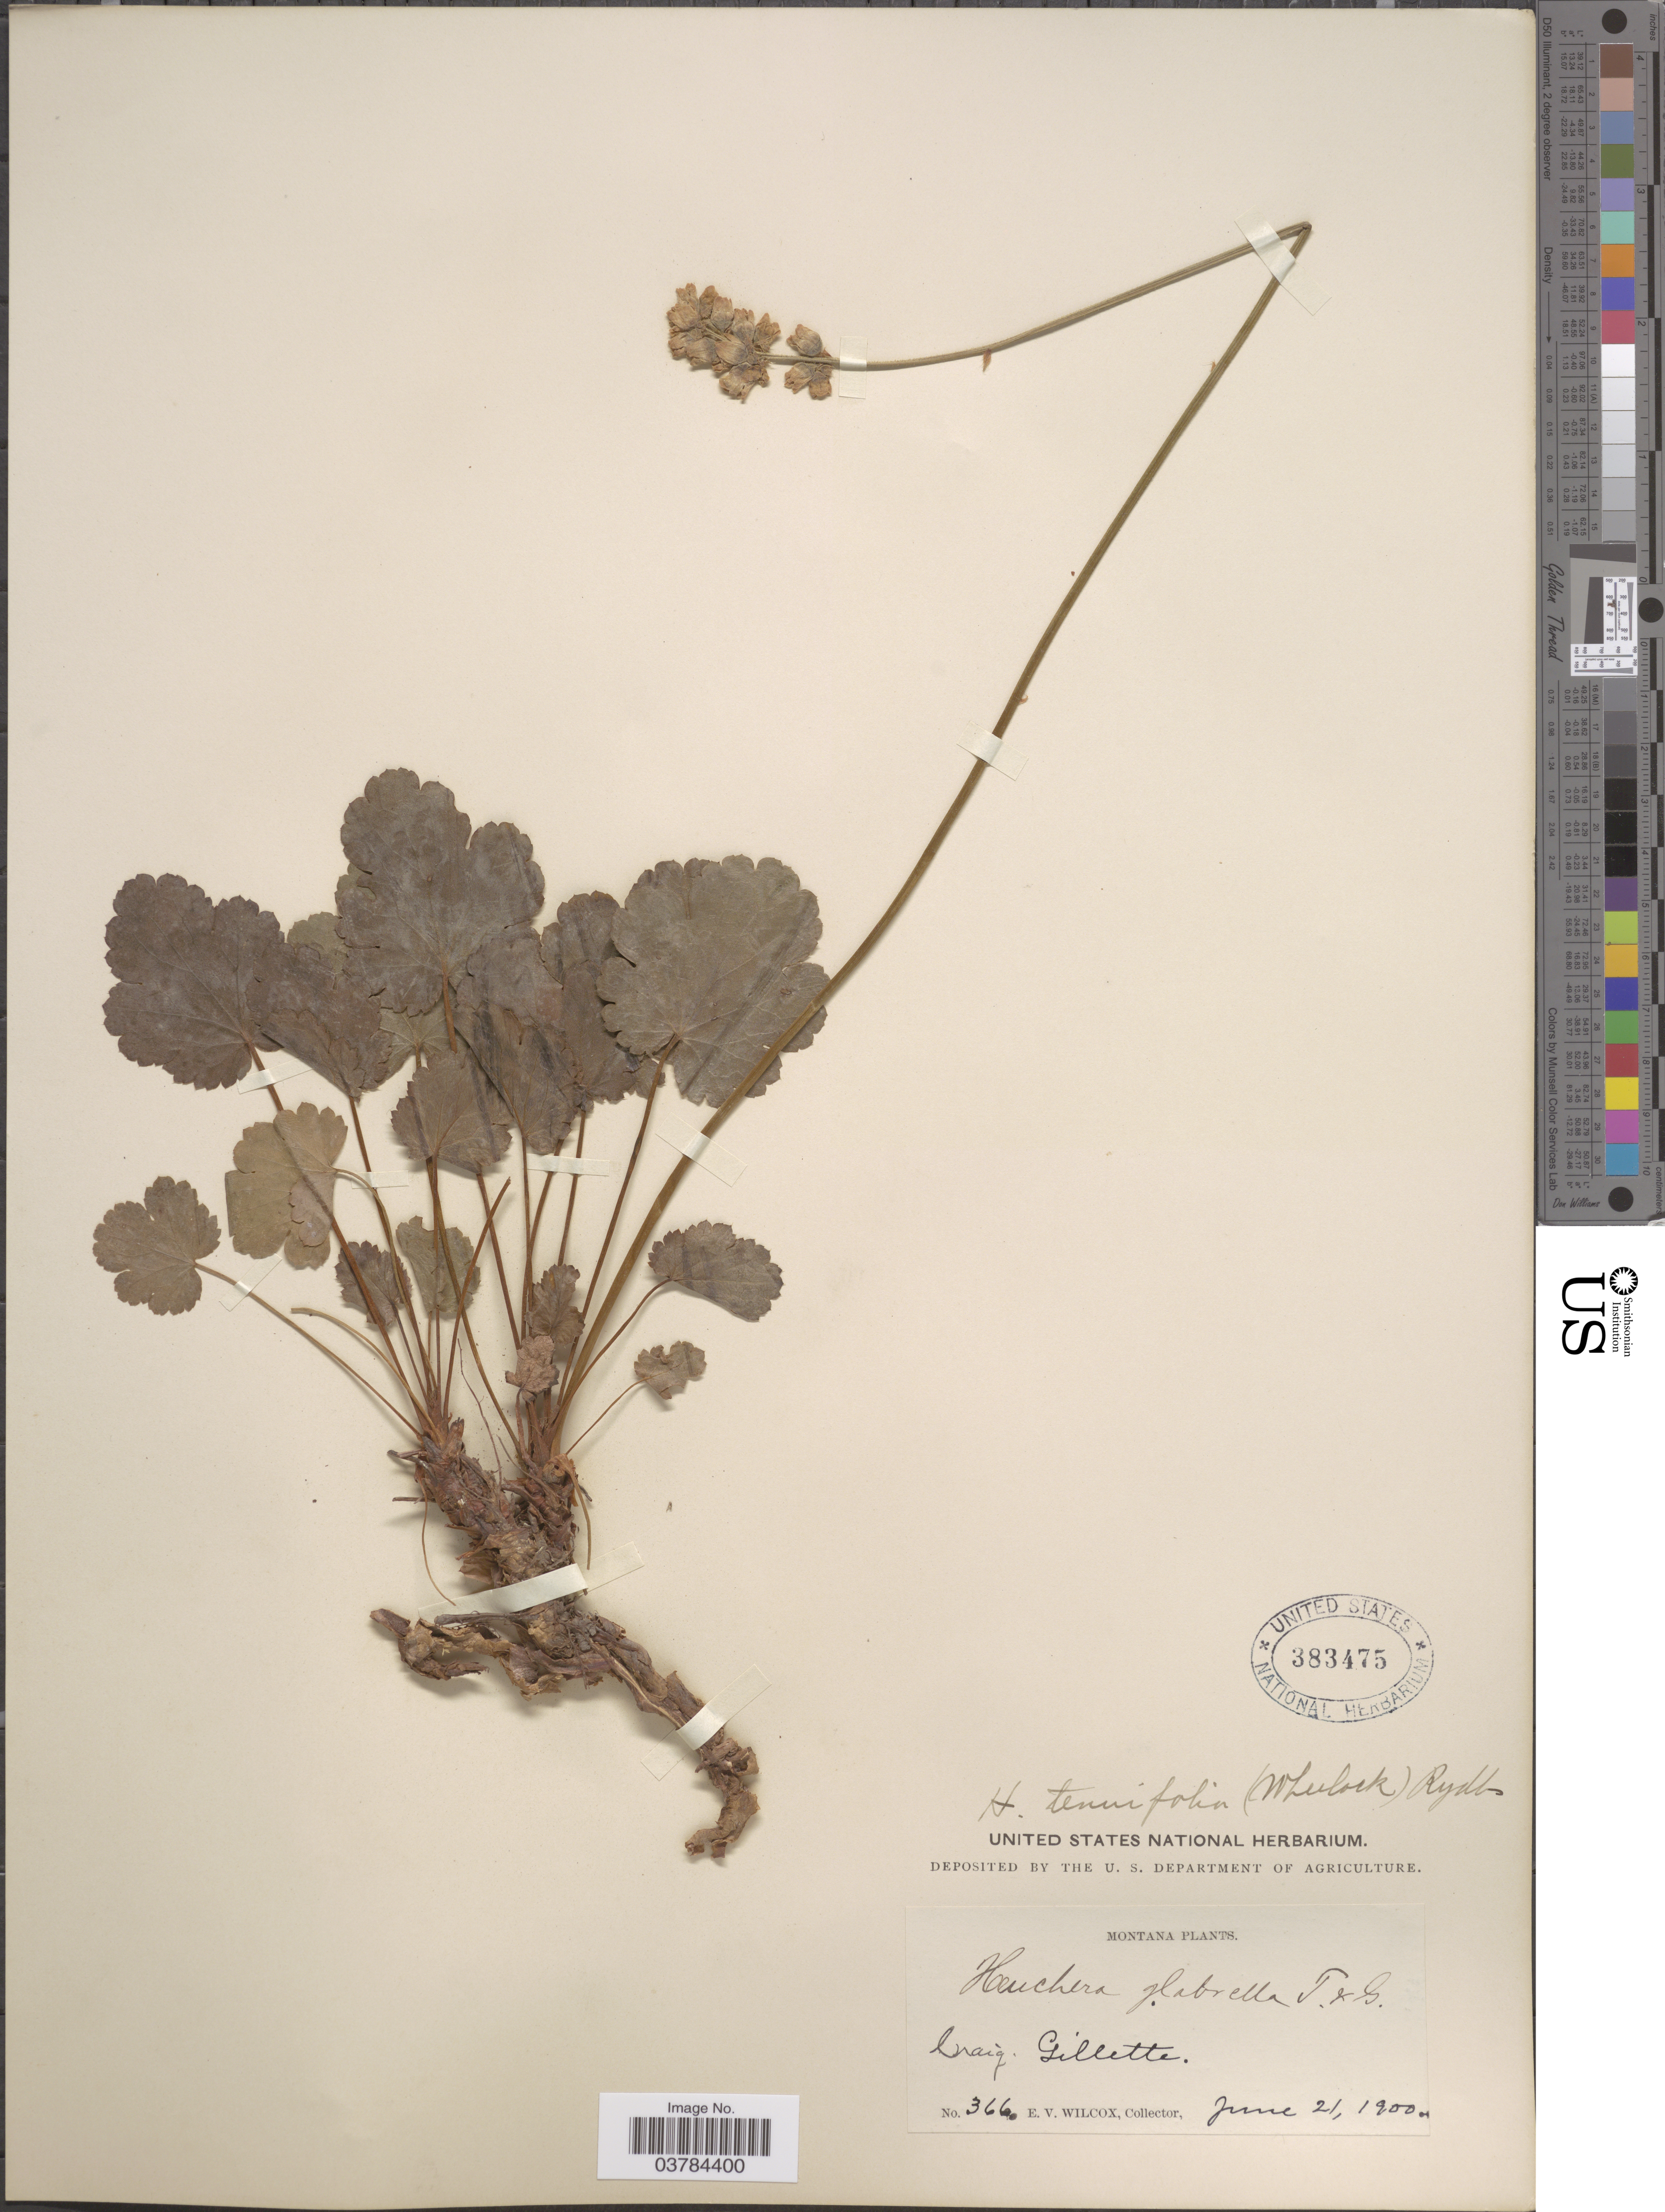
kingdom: Plantae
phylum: Tracheophyta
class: Magnoliopsida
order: Saxifragales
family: Saxifragaceae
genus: Heuchera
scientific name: Heuchera cylindrica var. glabella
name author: (Torr. & A. Gray) Wheelock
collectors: E. V. Wilcox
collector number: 366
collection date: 1900-06-21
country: United States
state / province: Montana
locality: Craig. Gillette.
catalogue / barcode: US 383475